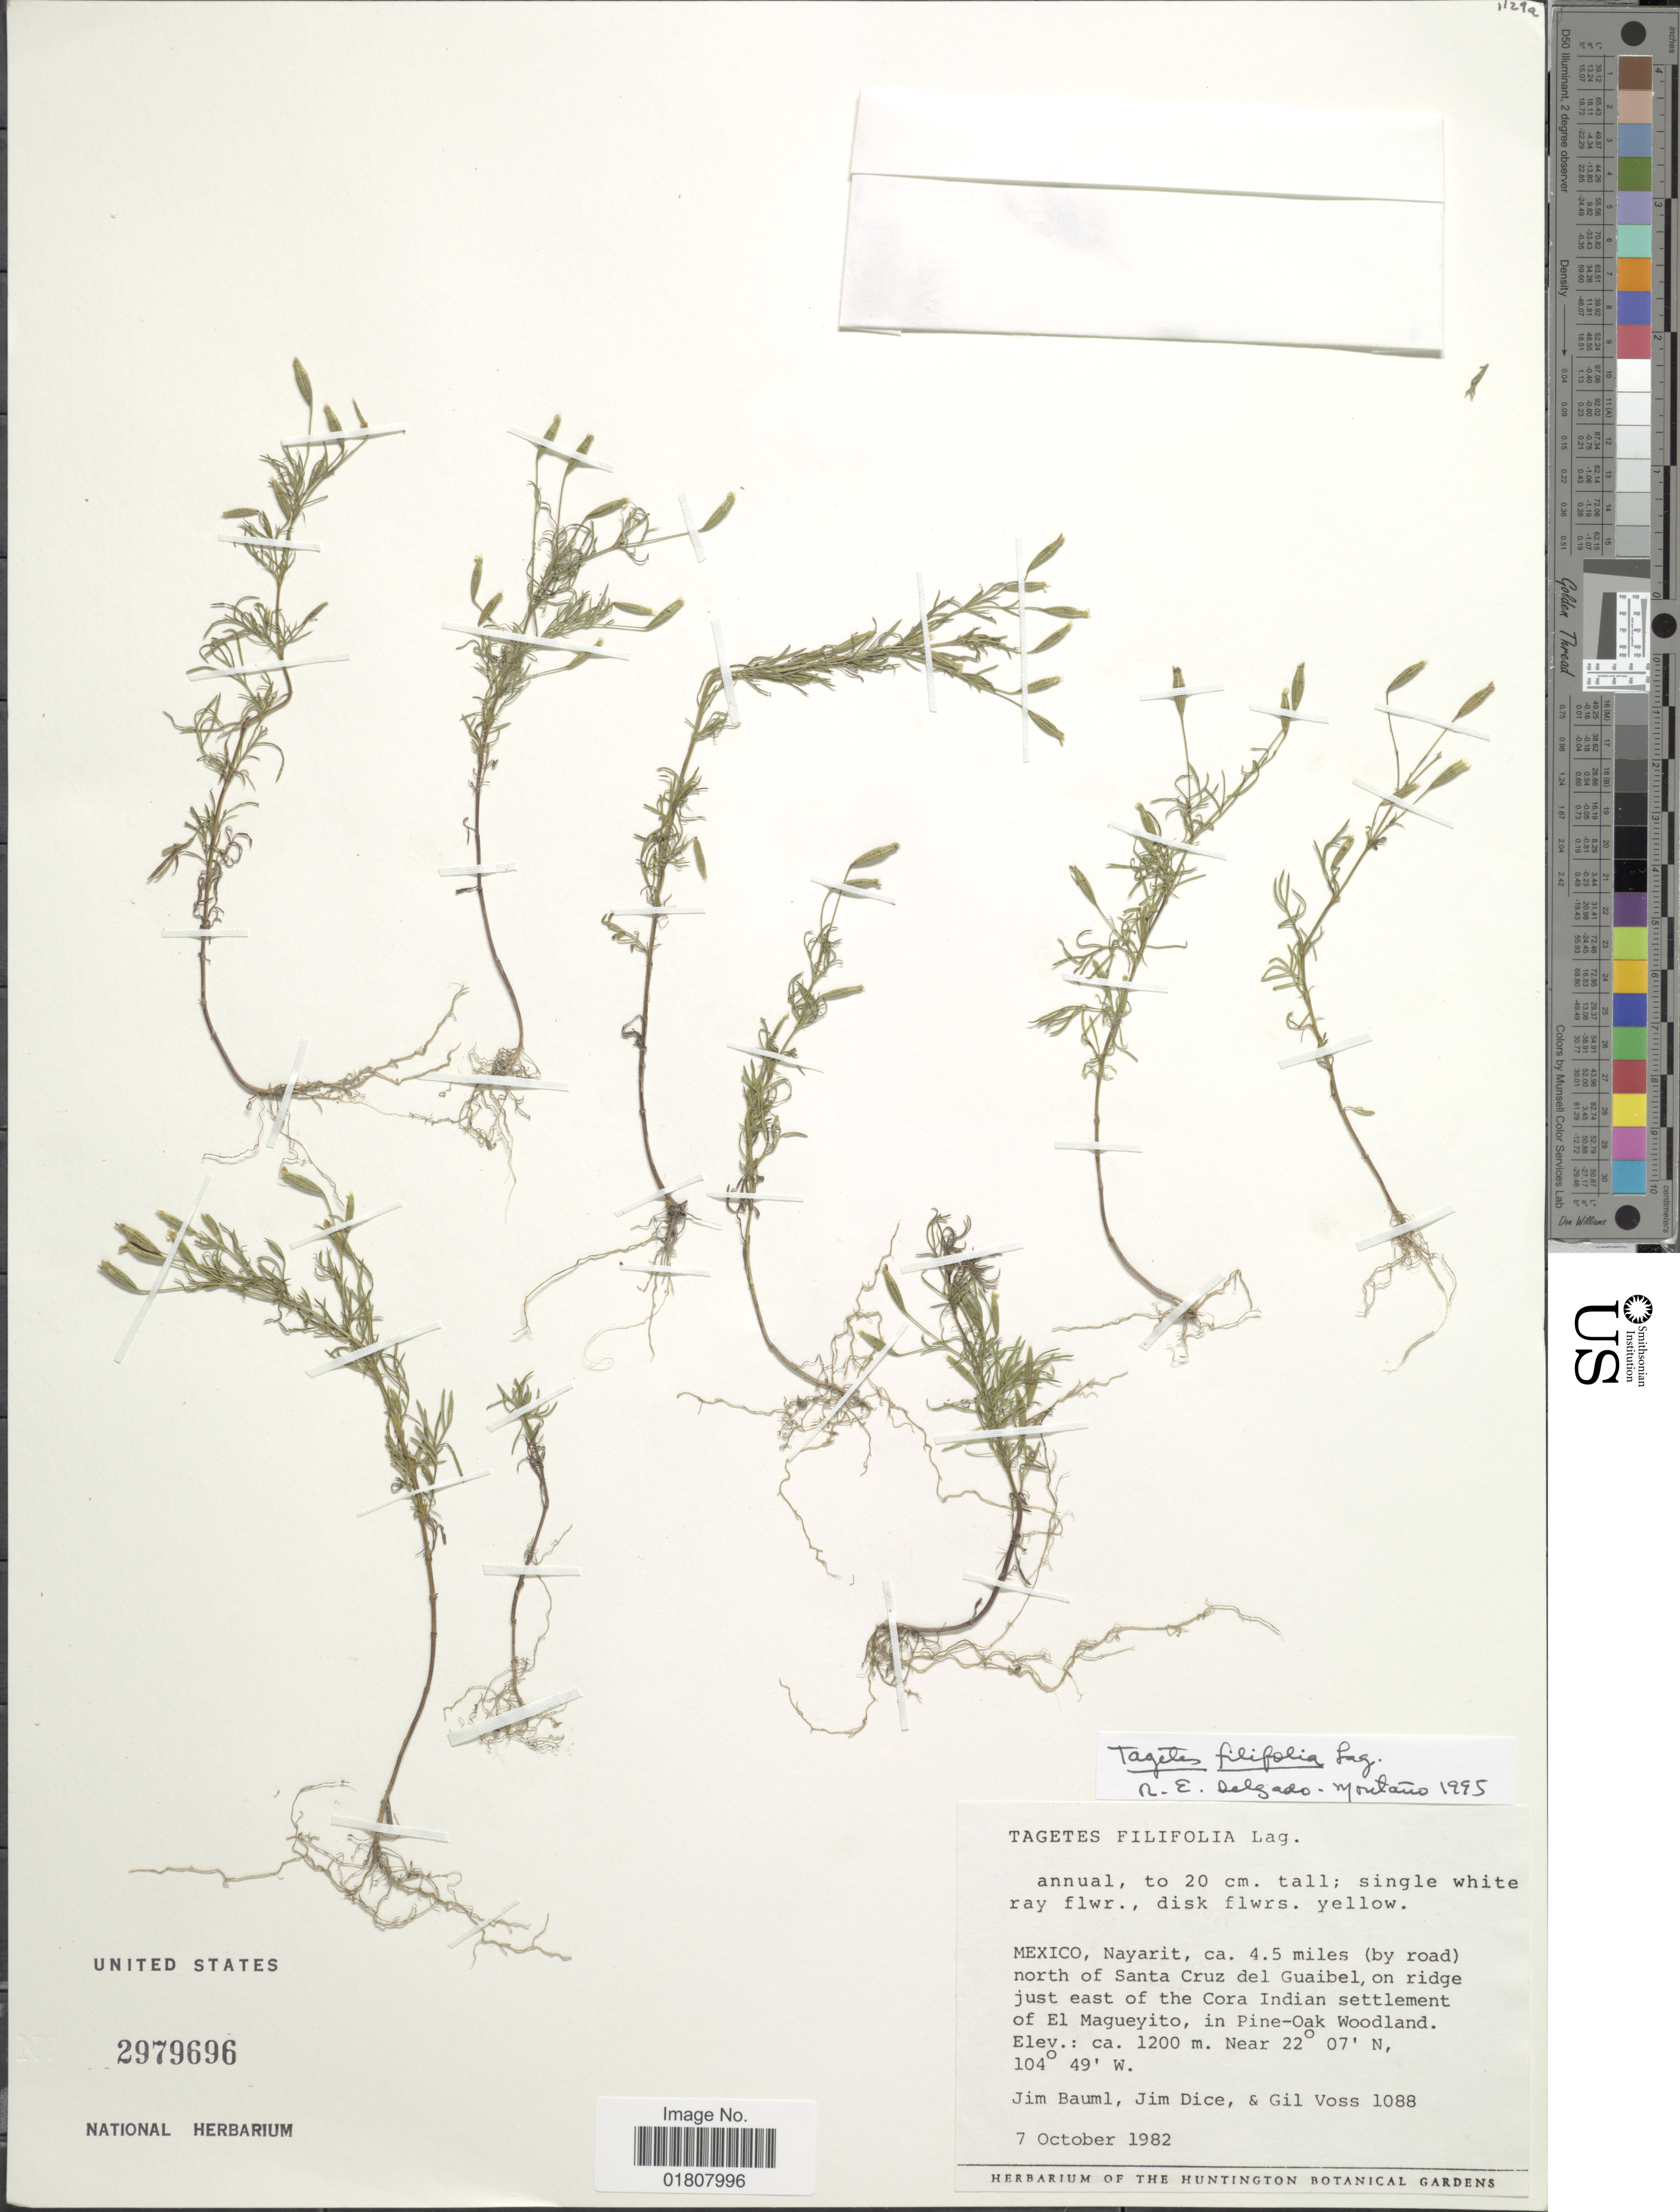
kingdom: Plantae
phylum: Tracheophyta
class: Magnoliopsida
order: Asterales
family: Asteraceae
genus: Tagetes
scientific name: Tagetes filifolia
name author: Lag.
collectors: J. Bauml, J. Dice & G. Voss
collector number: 1088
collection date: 1982-10-07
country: Mexico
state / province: Nayarit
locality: Ca 4.5 miles (by road) north of Santa Cruz del Guaibel, on ridge just east of the Cora Indian settlement of El Magueyito, in Pine-Oak Woodland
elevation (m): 1200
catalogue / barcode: US 2979696